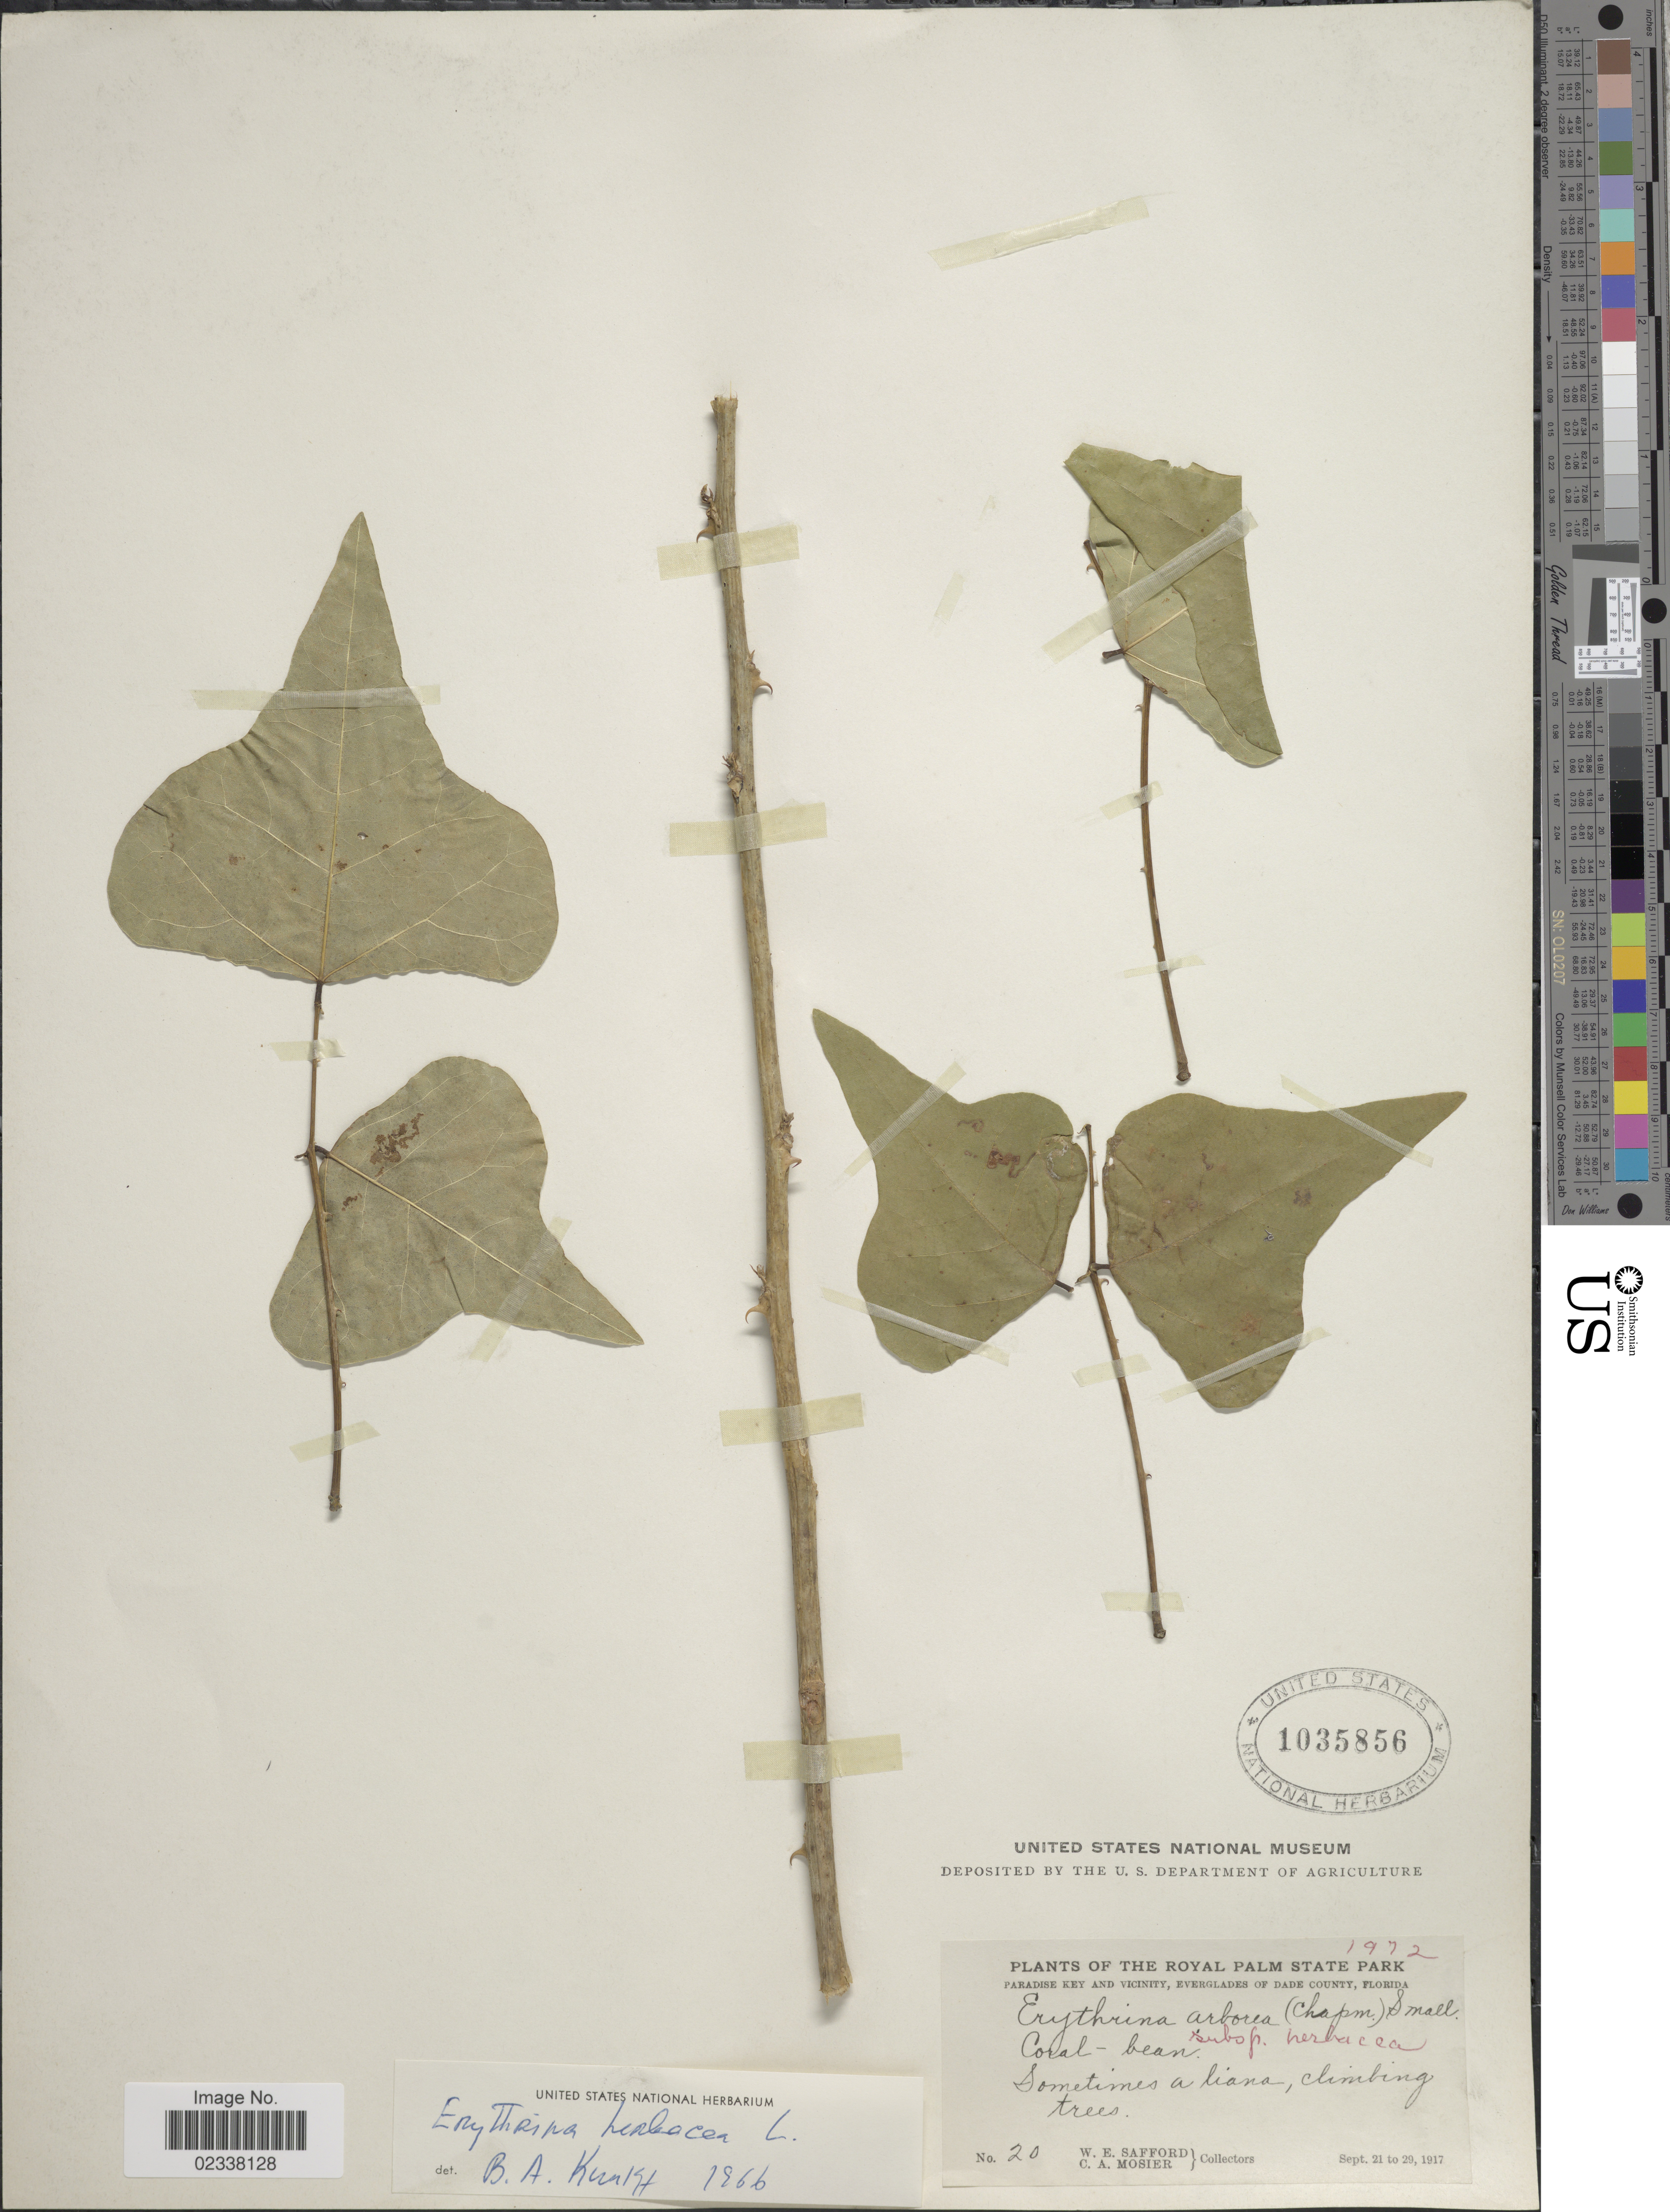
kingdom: Plantae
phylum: Tracheophyta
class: Magnoliopsida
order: Fabales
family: Fabaceae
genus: Erythrina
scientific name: Erythrina herbacea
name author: L.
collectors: W. E. Safford & C. A. Mosier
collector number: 20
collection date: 1917-09-21/1917-09-29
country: United States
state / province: Florida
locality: Royal Palm State Park. Paradise Key and vicinity, Everglades of Dade County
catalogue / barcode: US 1035856